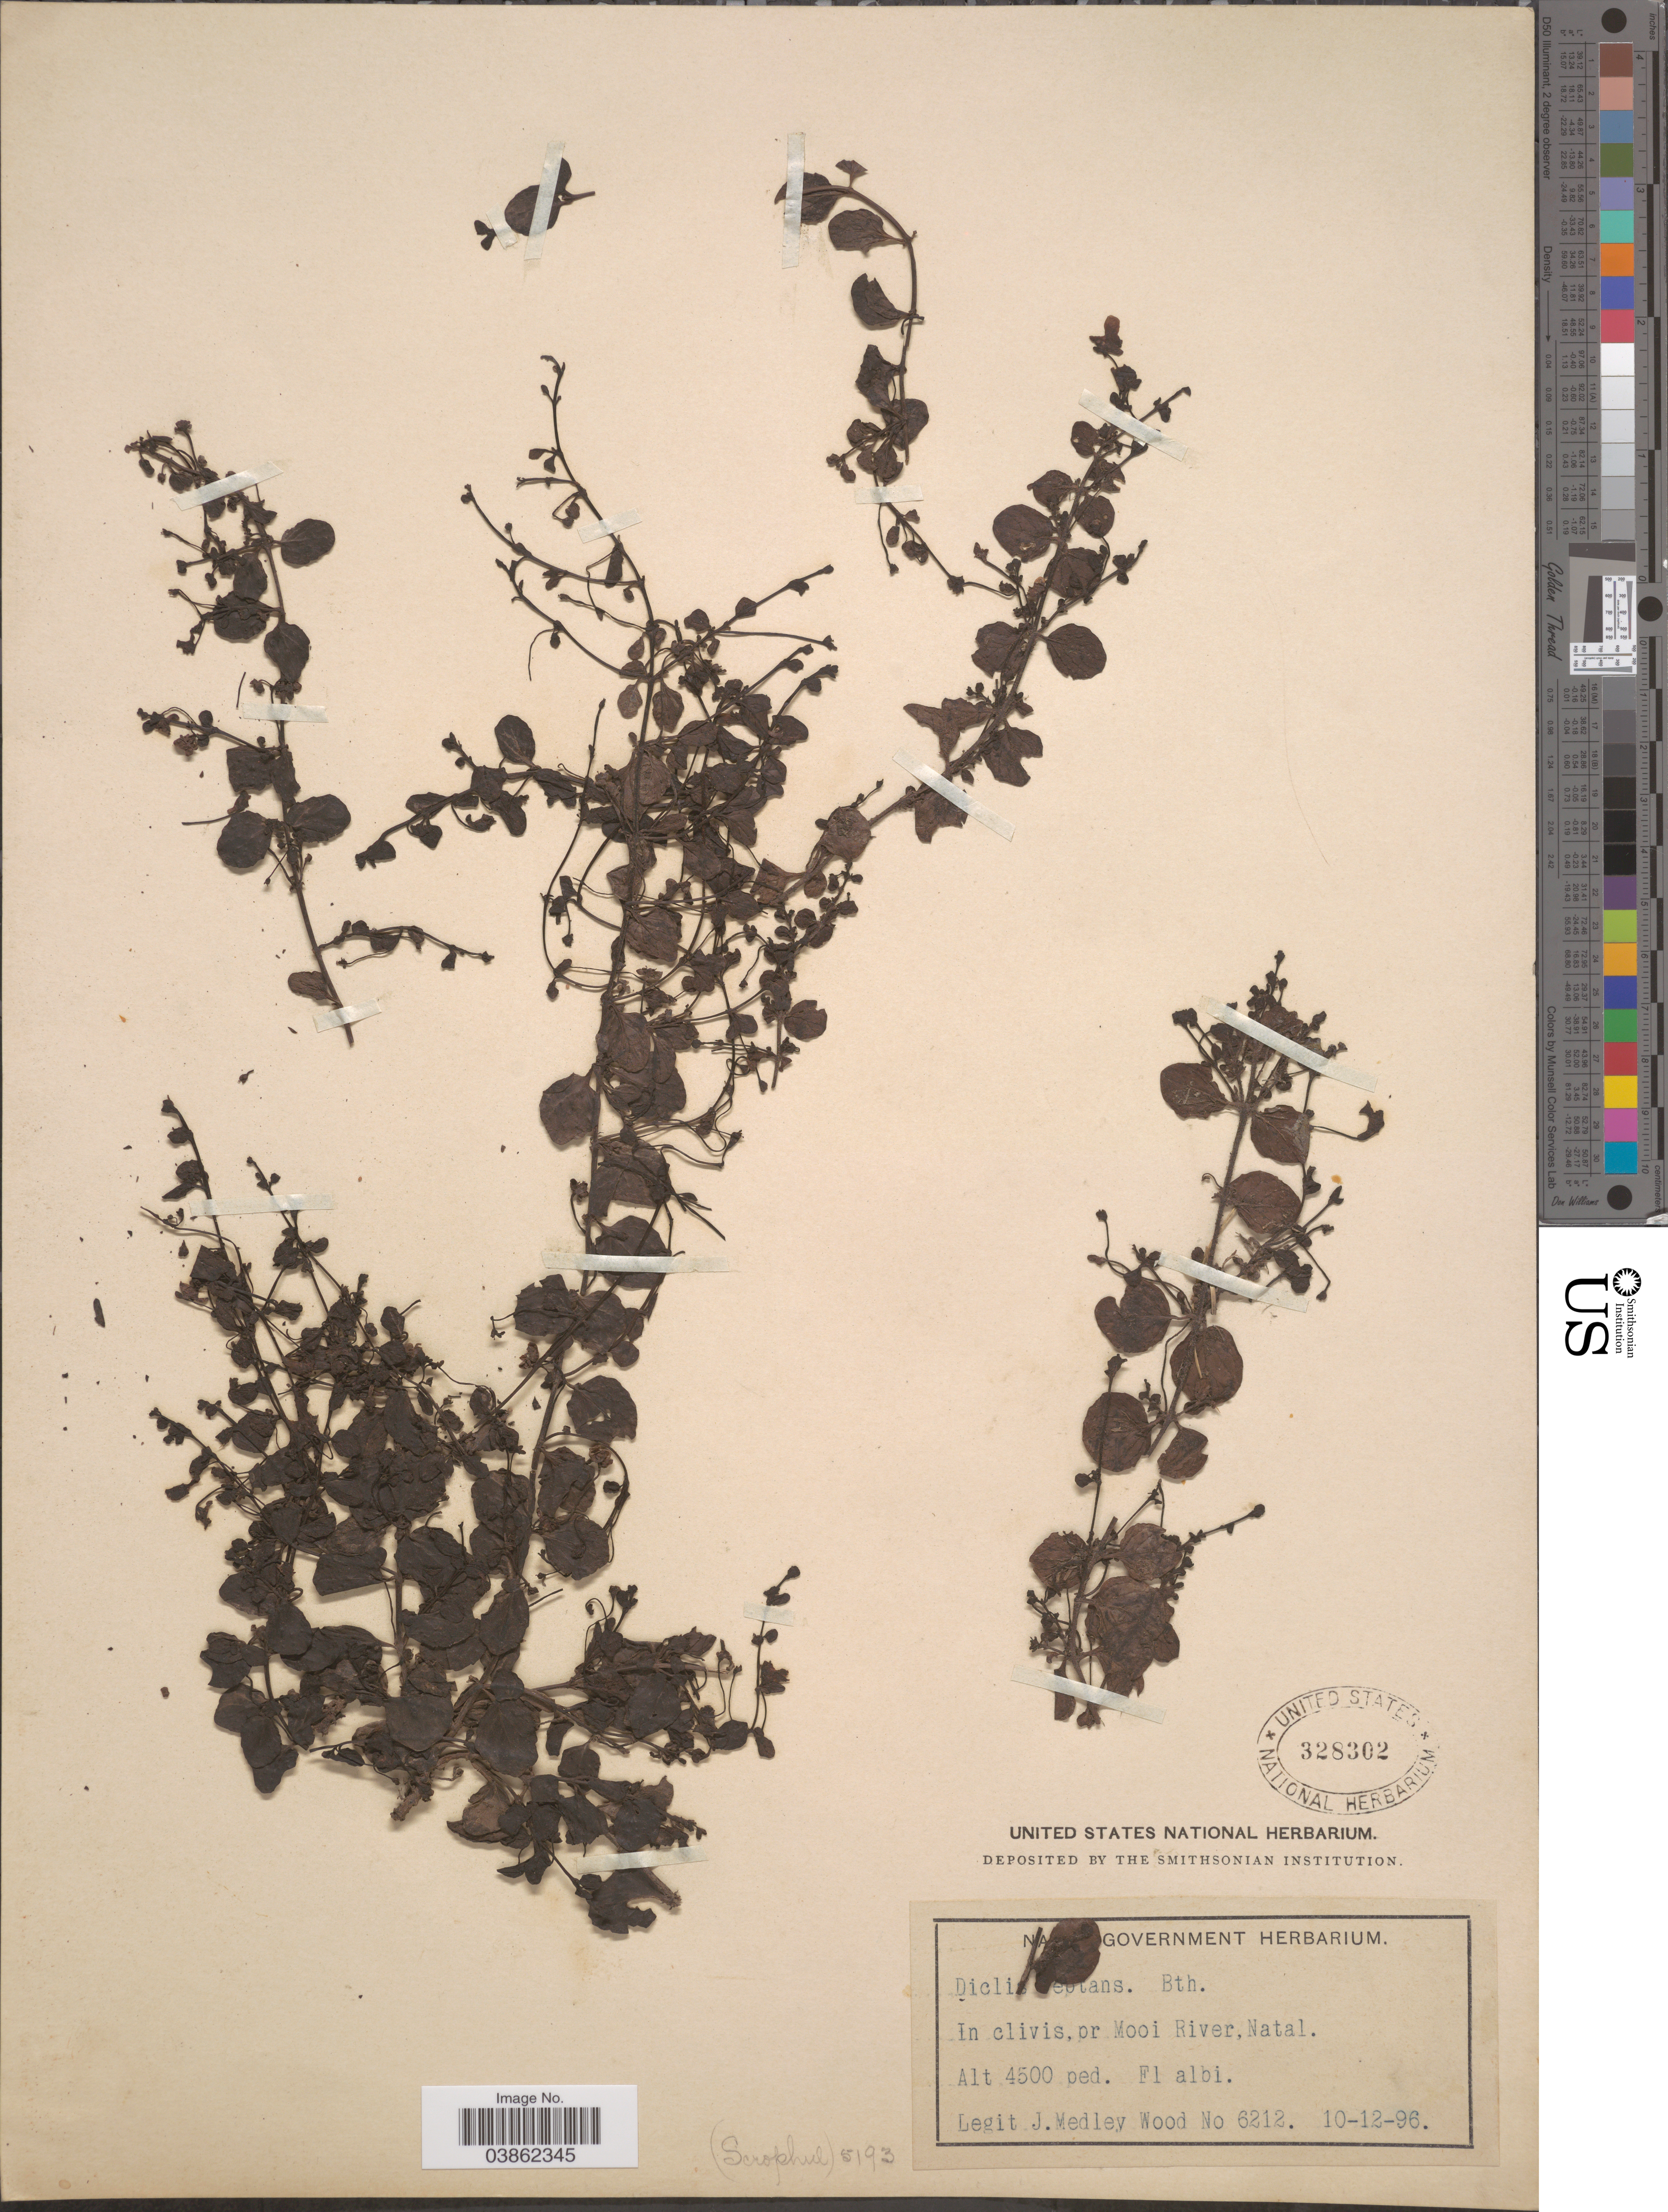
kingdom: Plantae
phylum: Tracheophyta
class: Magnoliopsida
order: Lamiales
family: Scrophulariaceae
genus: Diclis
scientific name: Diclis reptans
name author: Benth.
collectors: J. Medley Wood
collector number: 6212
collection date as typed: Transcribed d/m/y: 10/12/96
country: South Africa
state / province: KwaZulu-Natal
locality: In clivis, pr Mooi River, Natal.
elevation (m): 1372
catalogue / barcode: US 328302